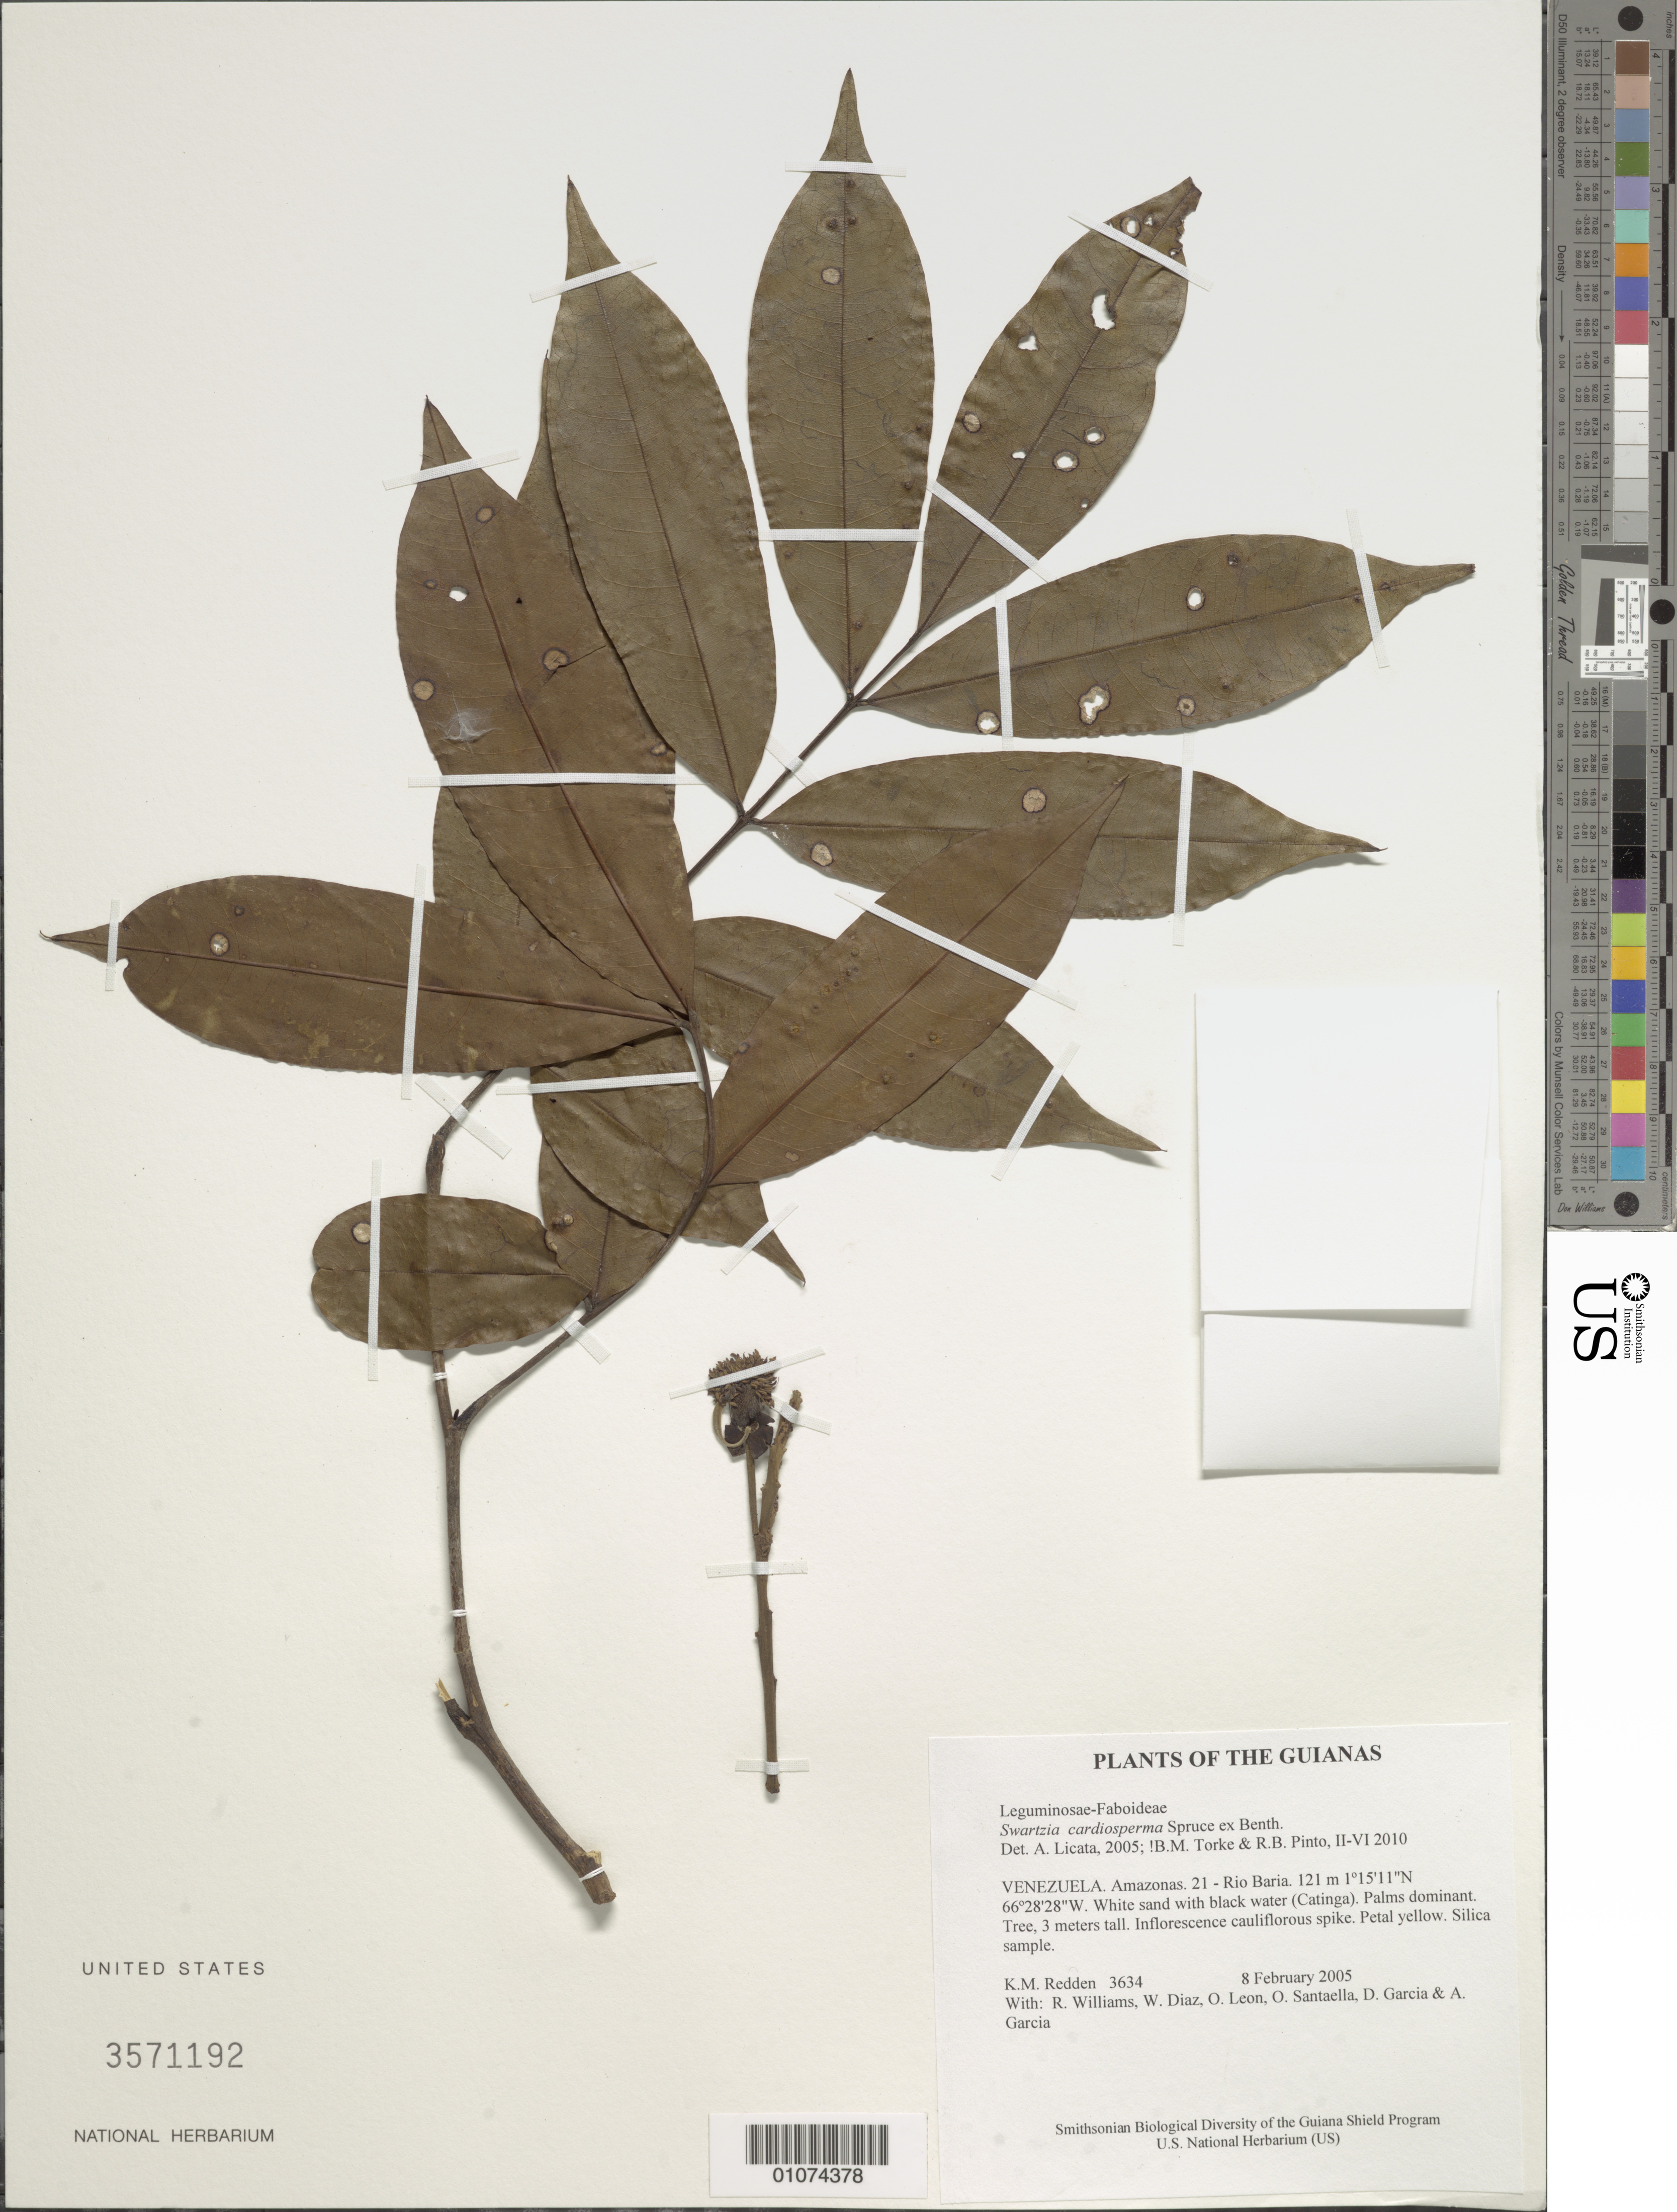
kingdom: Plantae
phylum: Tracheophyta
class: Magnoliopsida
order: Fabales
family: Fabaceae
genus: Swartzia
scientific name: Swartzia cardiosperma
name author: Spruce ex Benth.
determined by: Torke, B. M.; Pinto, R. B.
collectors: K. M. Redden, R. Williams, W. Díaz P., O. León, O. Santaella, D. Garcia & A. Garcia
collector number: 3634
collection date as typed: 8 February 2005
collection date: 2005-02-08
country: Venezuela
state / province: Amazonas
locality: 21 - Rio Baria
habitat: White sand with black water (Catinga). Palms dominant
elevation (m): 121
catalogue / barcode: US 3571192